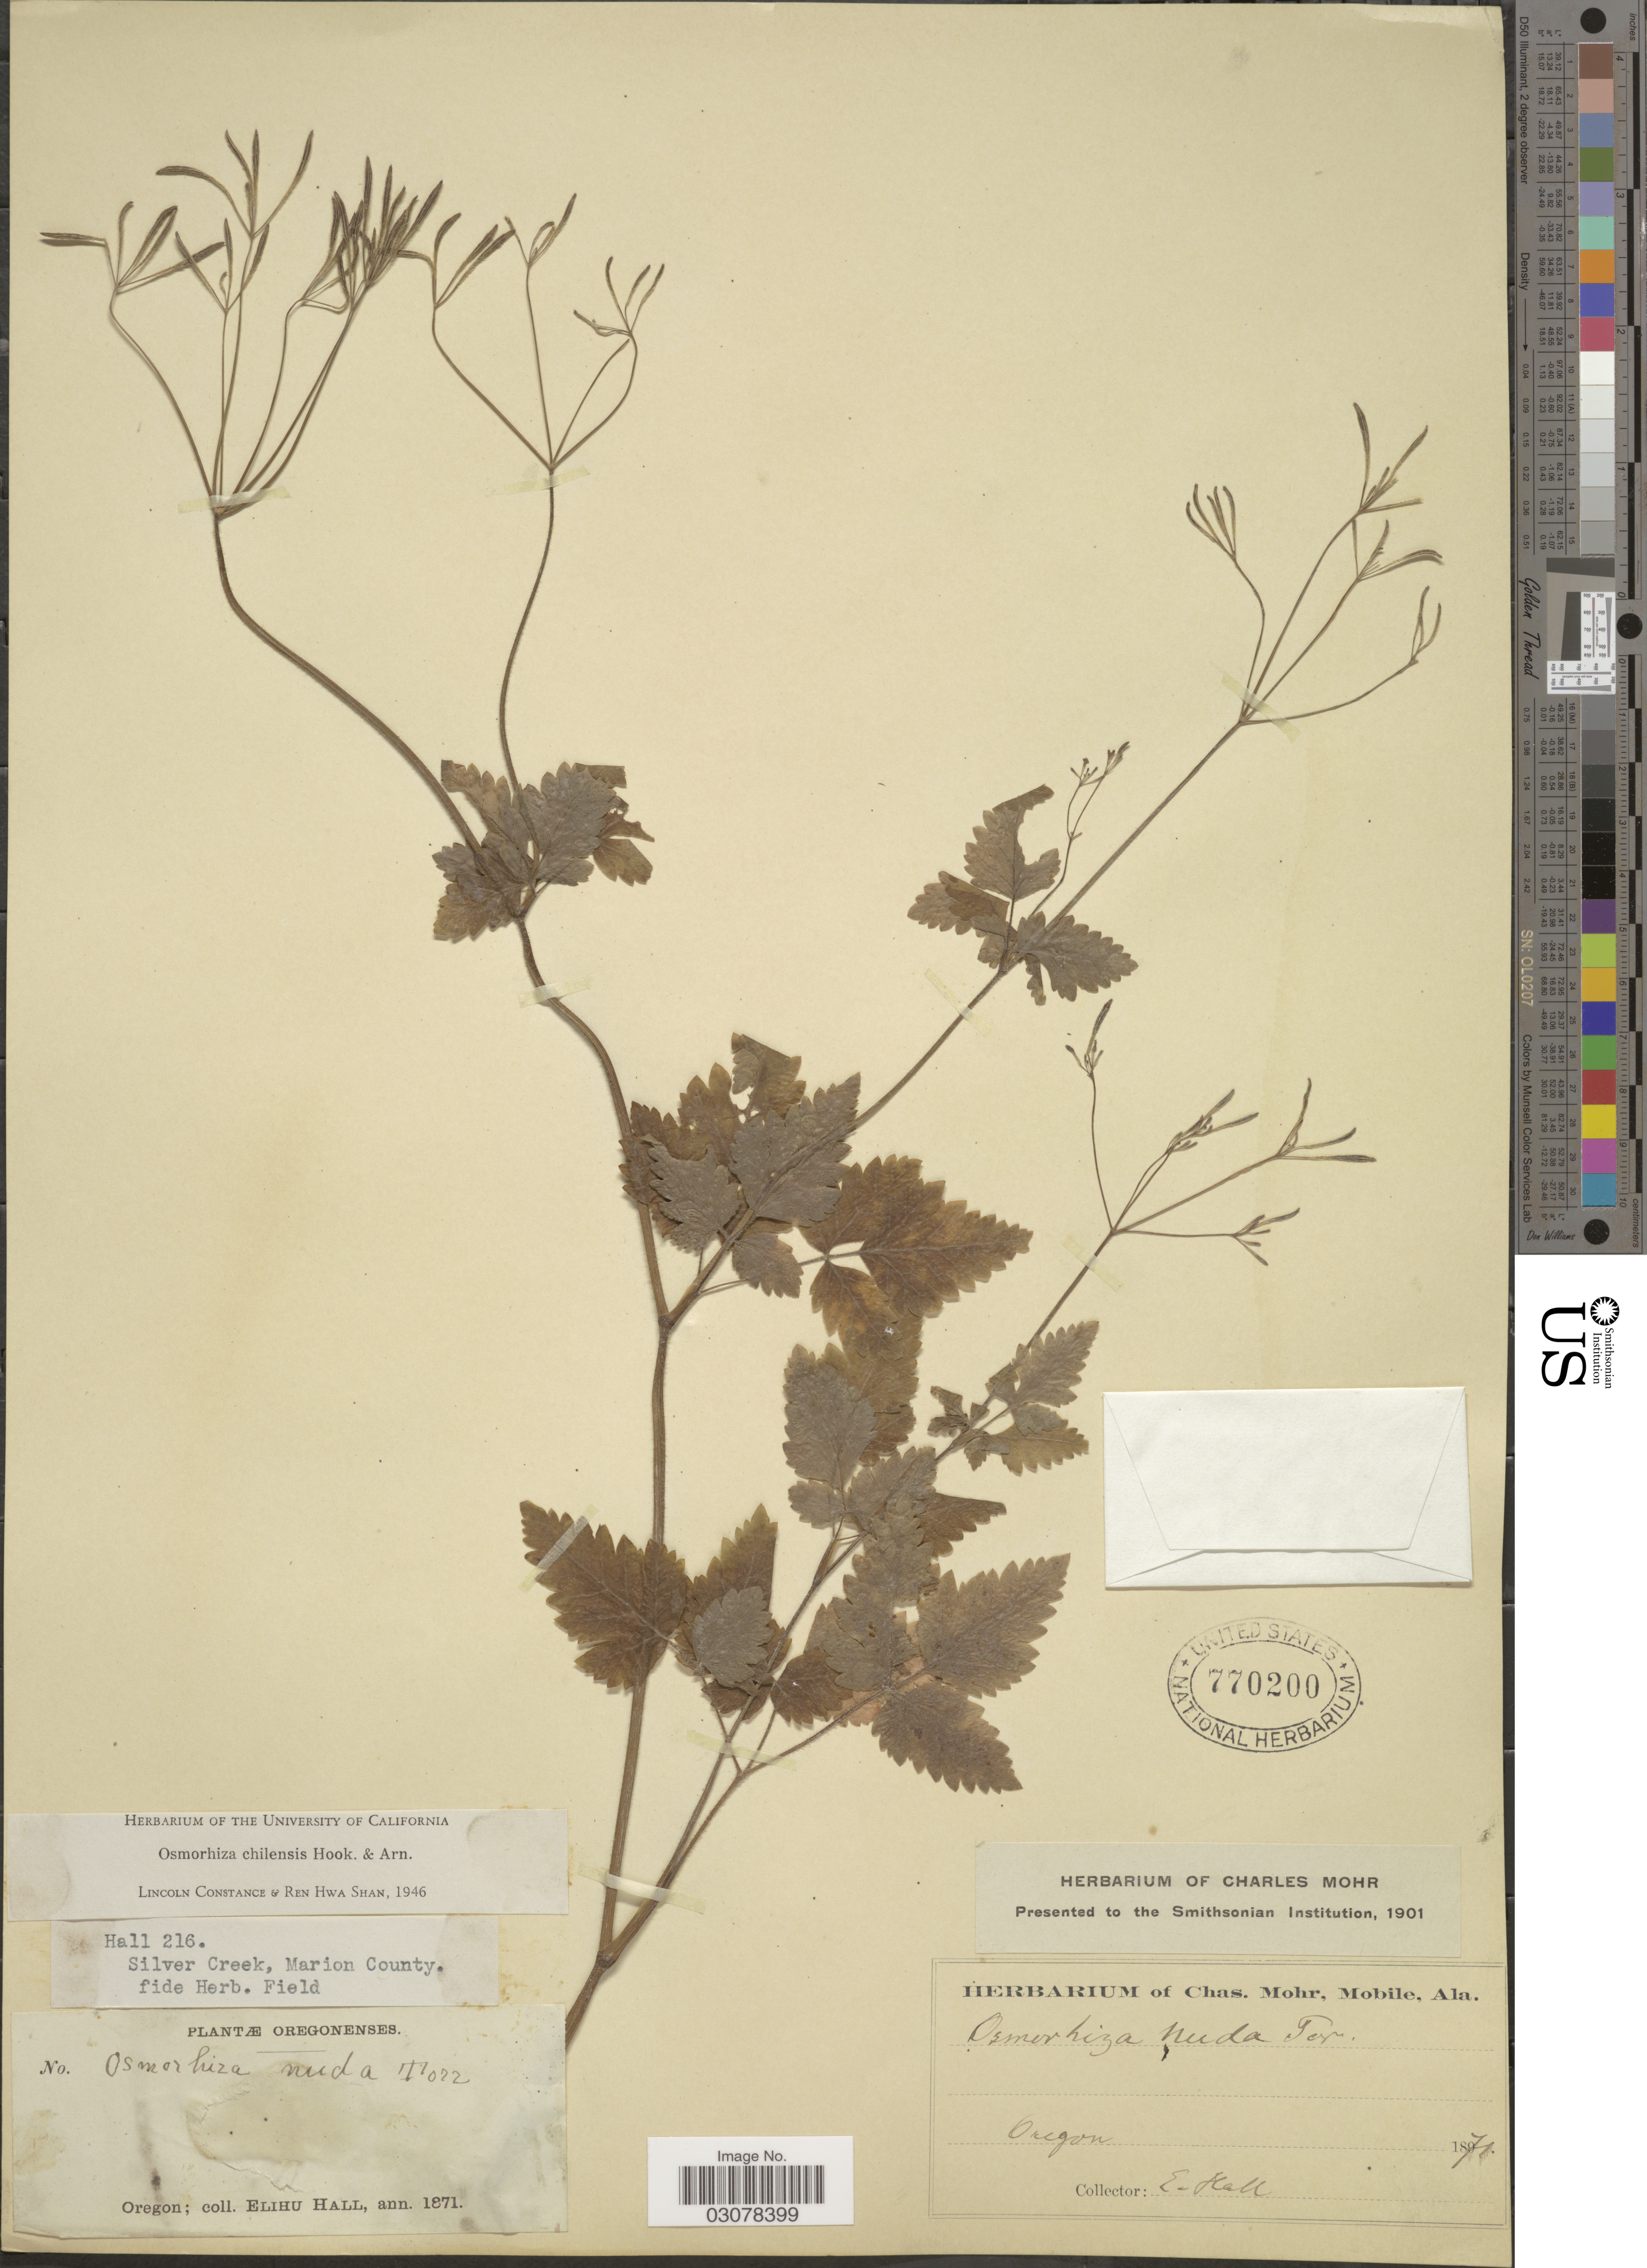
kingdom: Plantae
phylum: Tracheophyta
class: Magnoliopsida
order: Apiales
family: Apiaceae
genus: Osmorhiza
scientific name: Osmorhiza chilensis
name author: Hook. & Arn.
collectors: E. Hall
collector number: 216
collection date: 1871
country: United States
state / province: Oregon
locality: Silver Creek, Marion County.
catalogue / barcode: US 770200